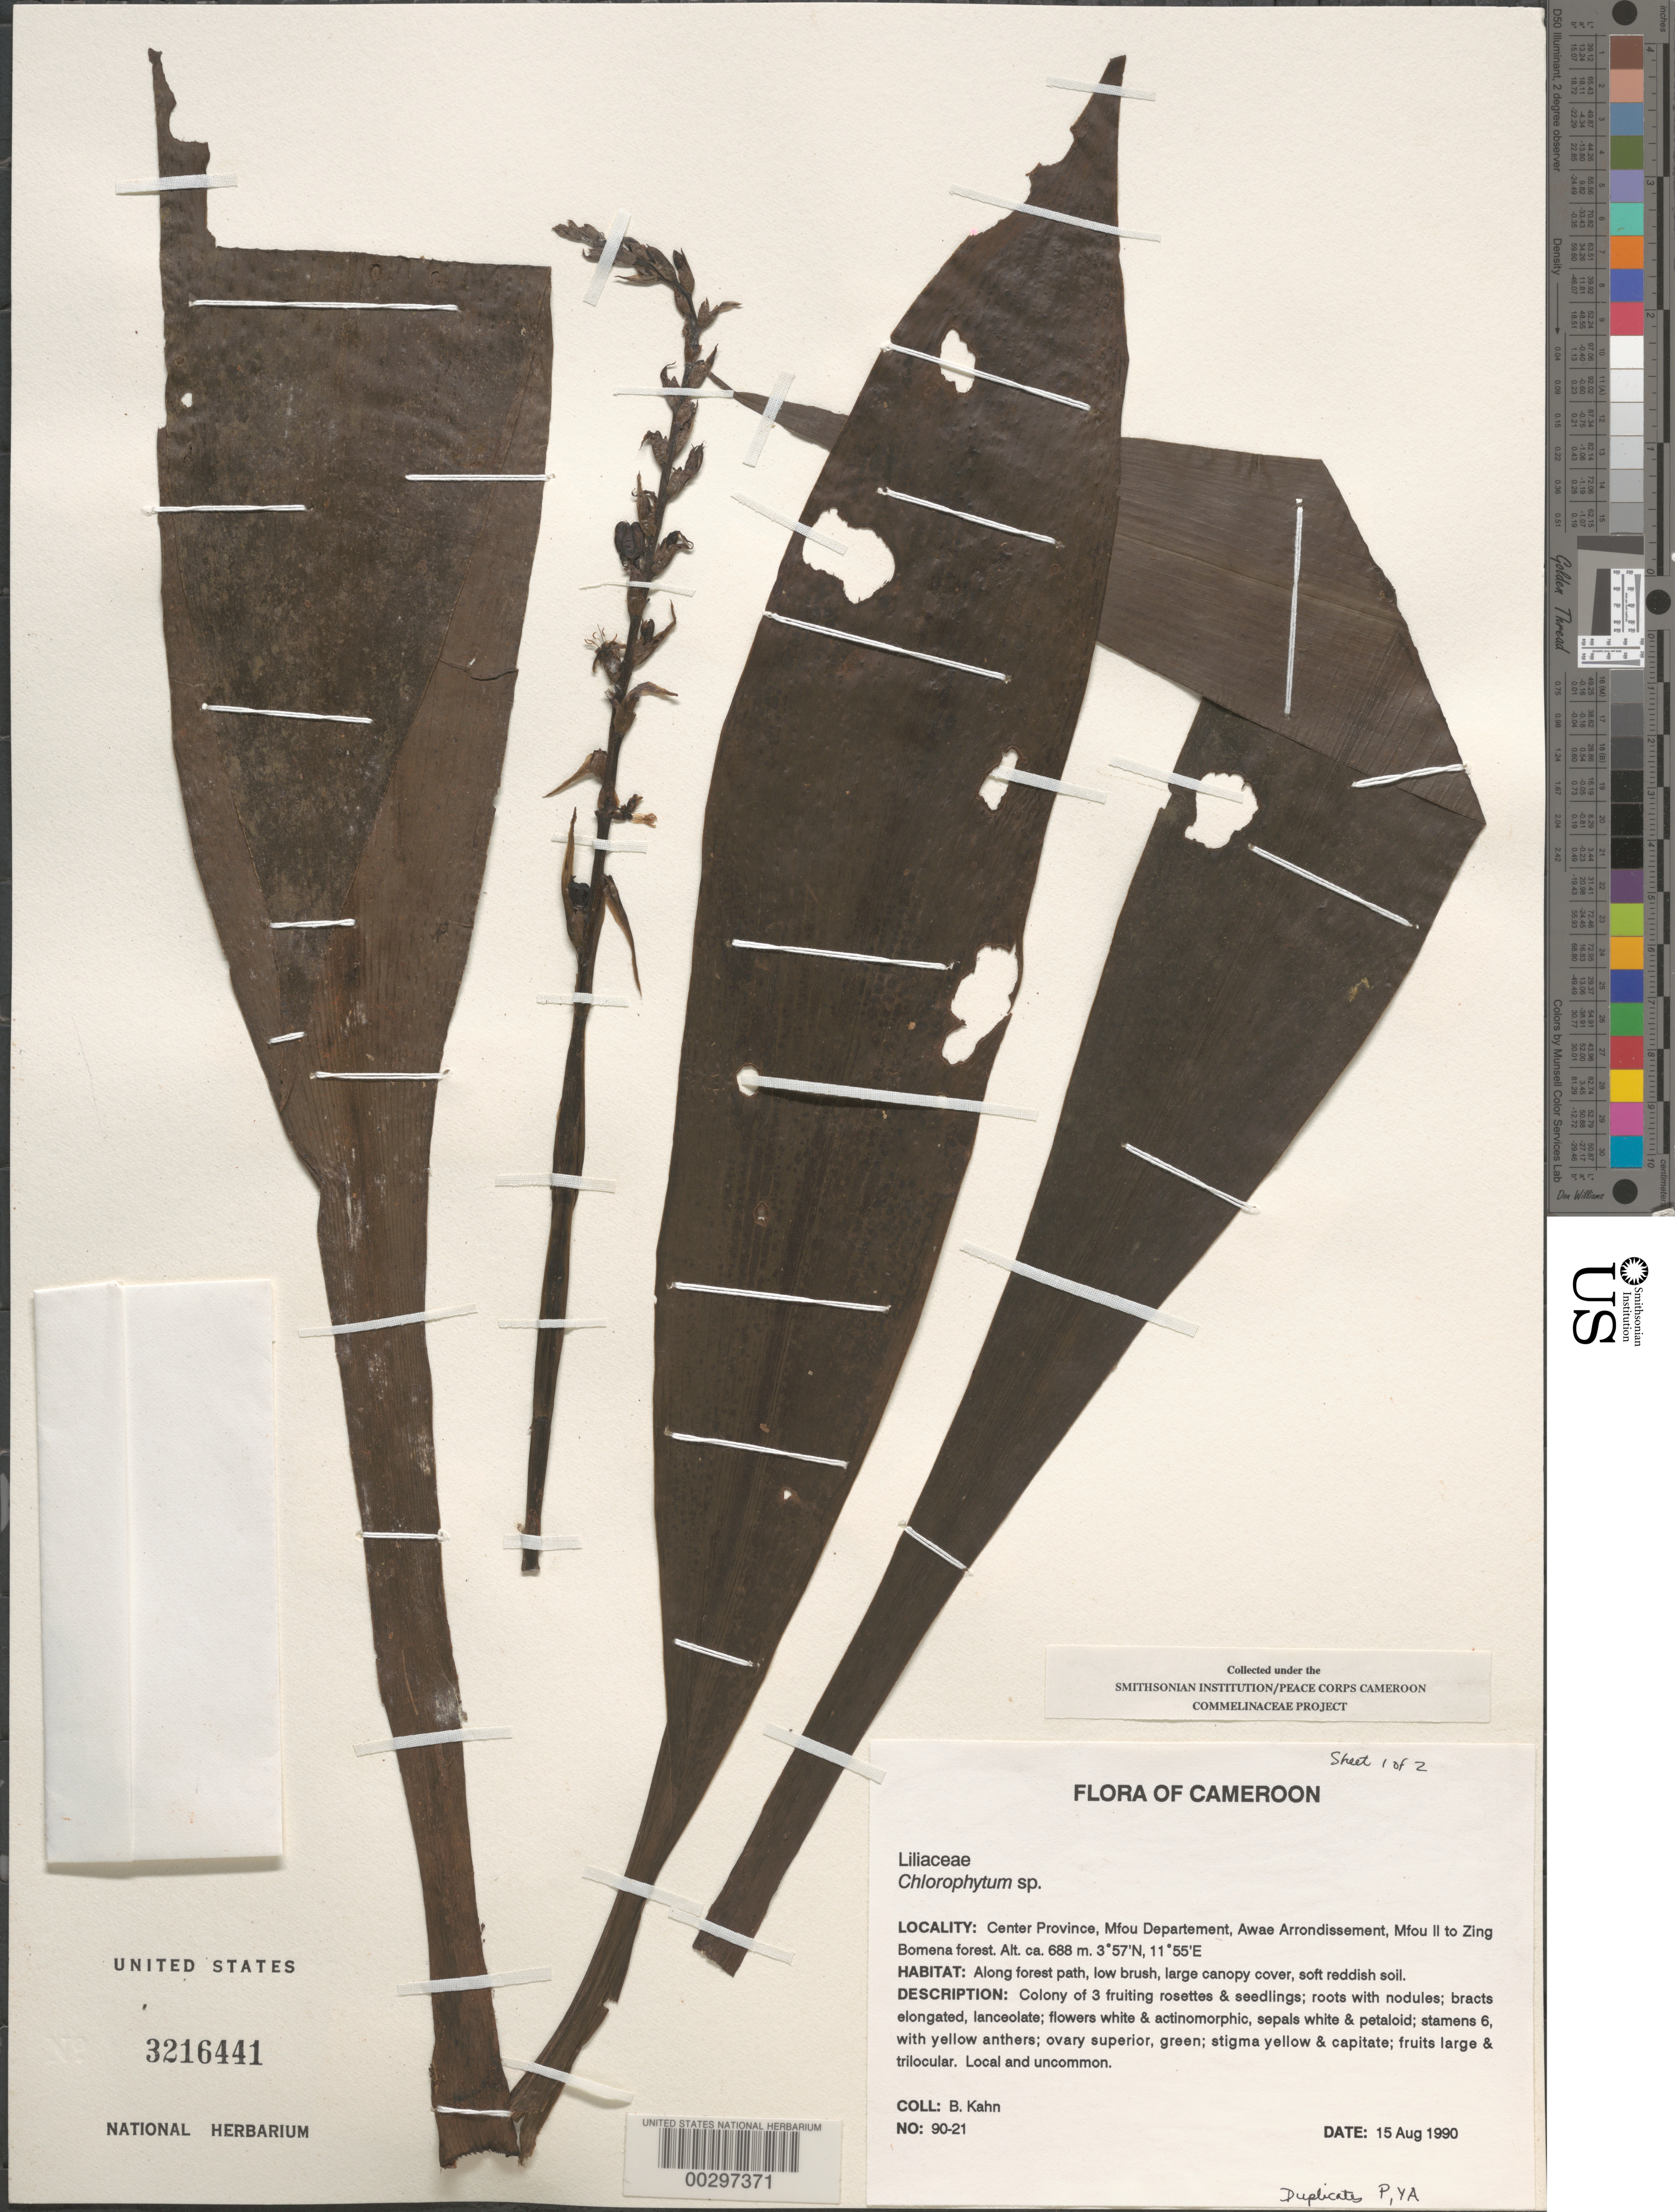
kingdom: Plantae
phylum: Tracheophyta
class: Liliopsida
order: Asparagales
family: Asparagaceae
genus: Chlorophytum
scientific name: Chlorophytum sp.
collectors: B. Kahn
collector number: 90-21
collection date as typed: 15 Aug 1990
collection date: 1990-08-15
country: Cameroon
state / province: Centre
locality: Mfou, awae arrondissement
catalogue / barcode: US 3216441